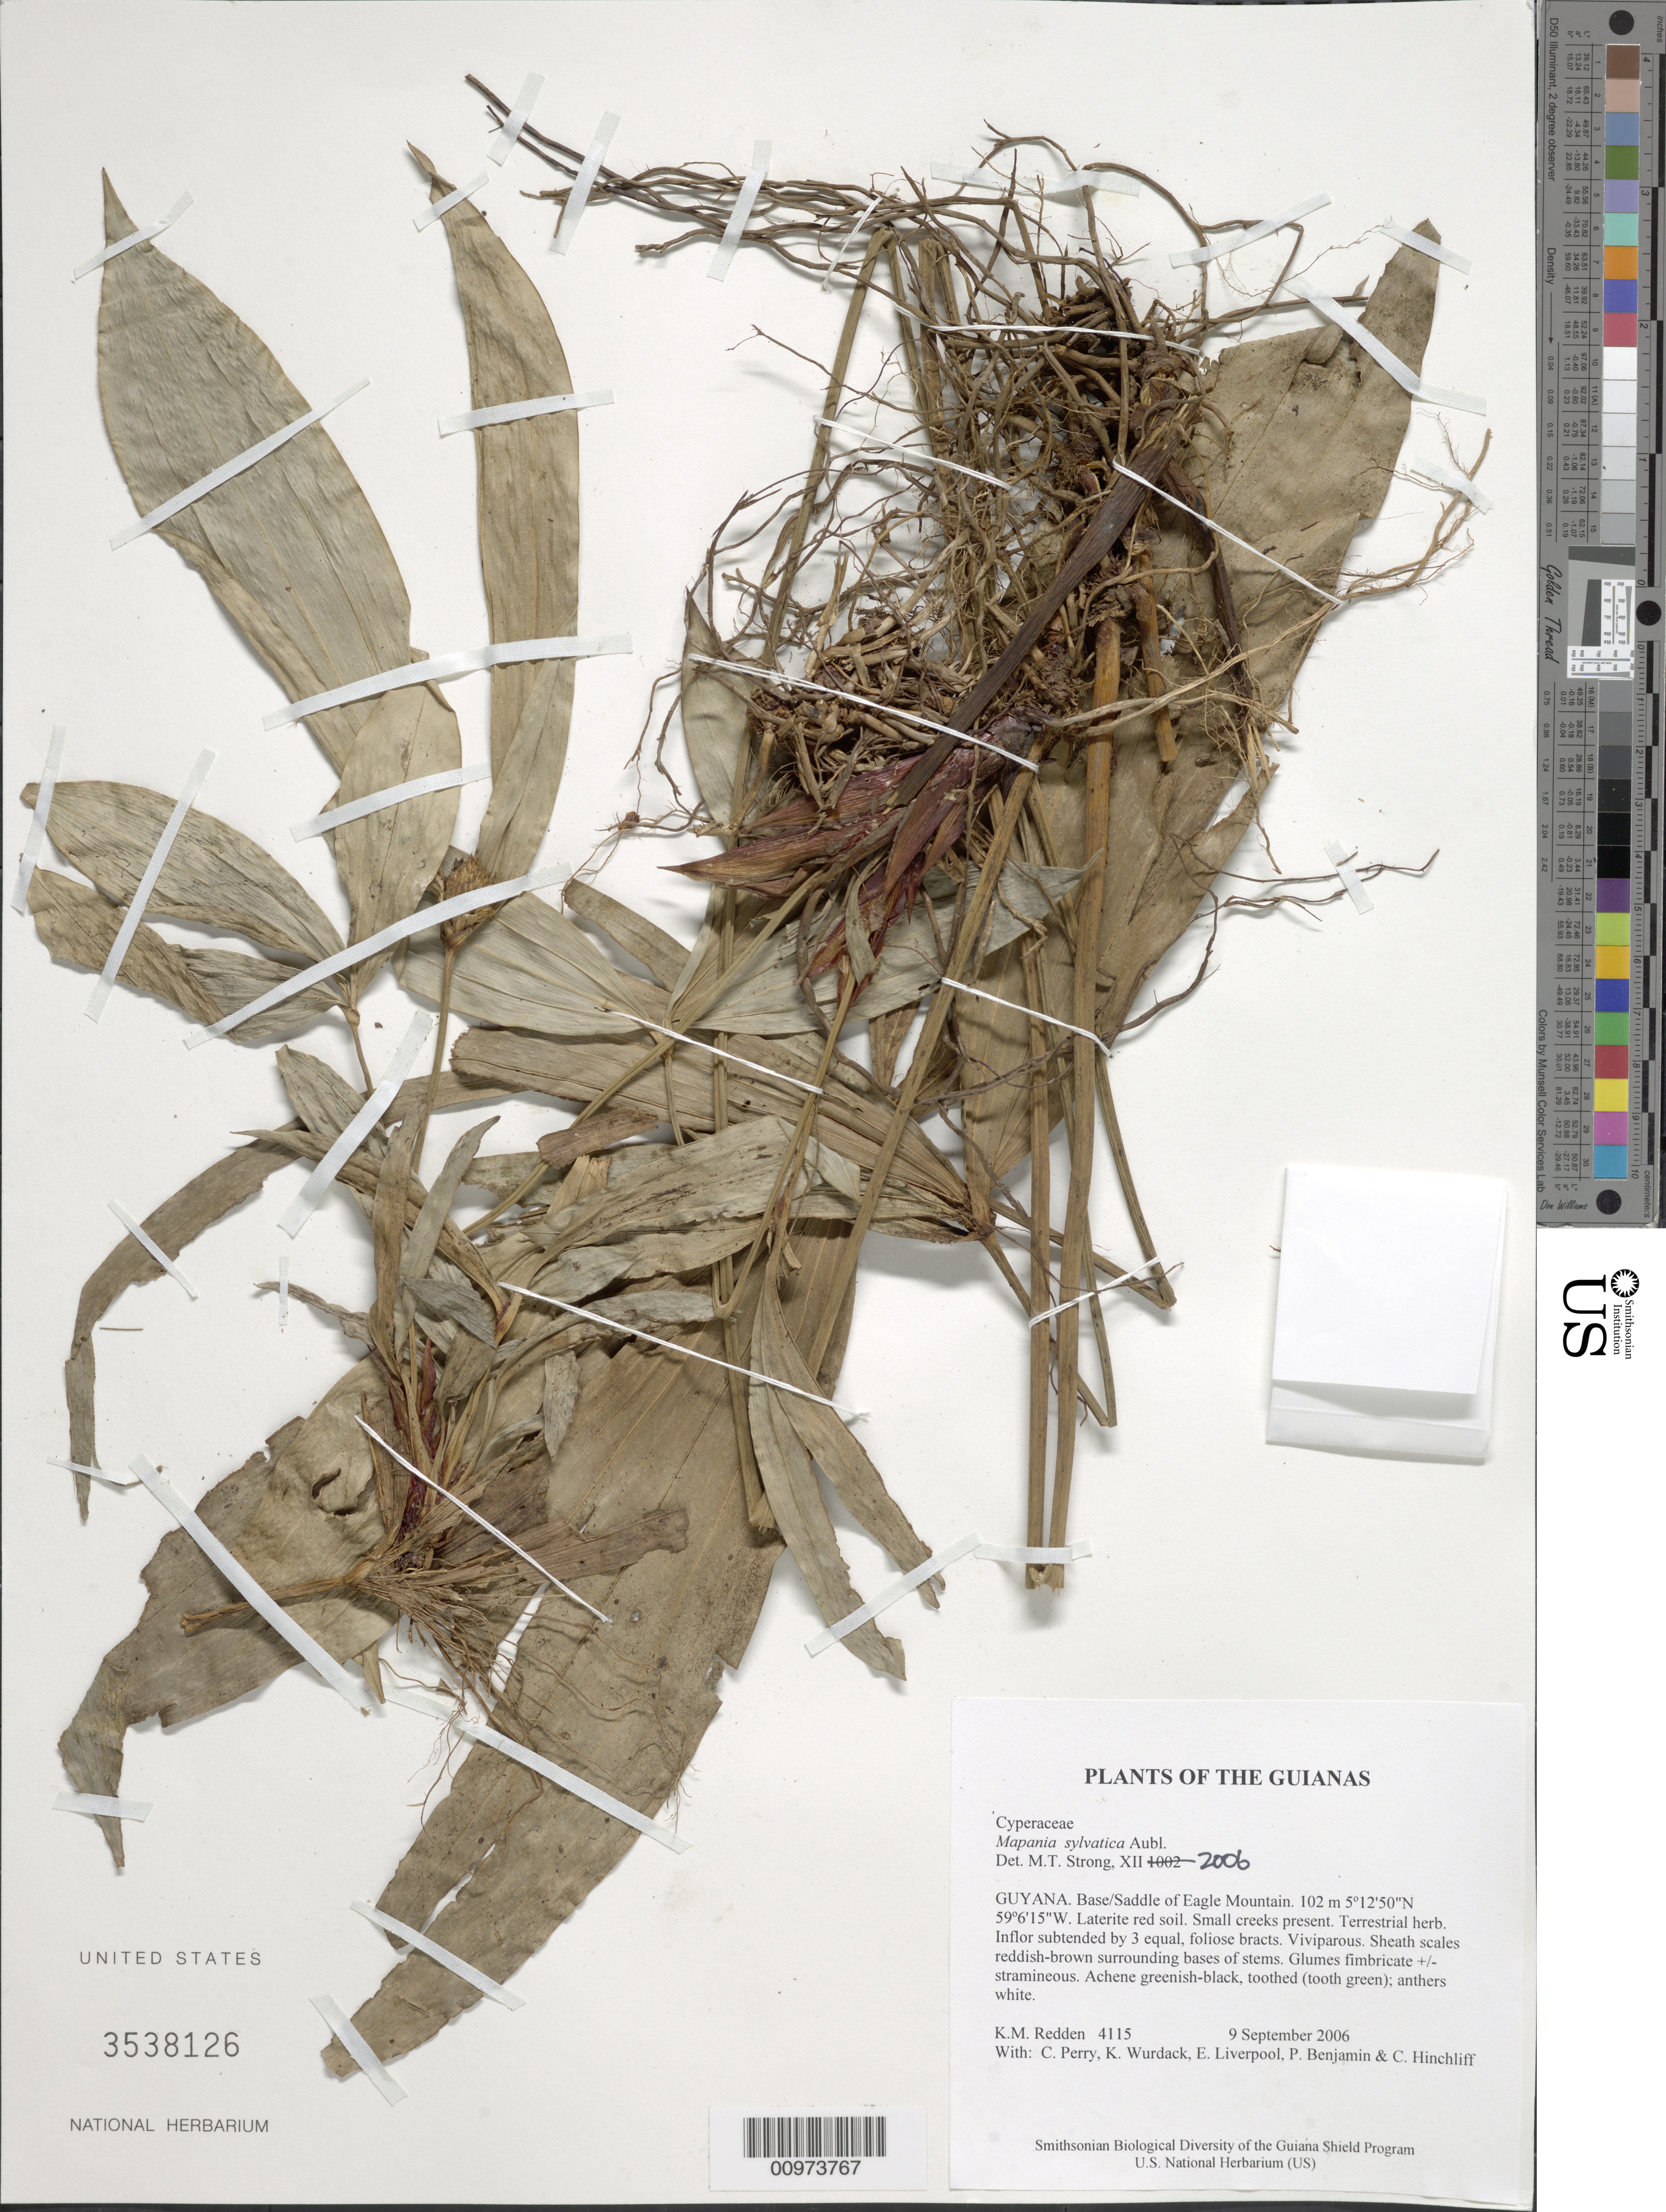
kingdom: Plantae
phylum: Tracheophyta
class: Liliopsida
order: Poales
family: Cyperaceae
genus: Mapania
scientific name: Mapania sylvatica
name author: Aubl.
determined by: Strong, M. T., (US), Smithsonian Institution - National Museum of Natural History (UNITED STATES)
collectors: K. M. Redden, C. Perry, K. Wurdack, E. Liverpool, P. Benjamin & C. E. Hinchliff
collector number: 4115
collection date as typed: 9 September 2006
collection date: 2006-09-09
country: Guyana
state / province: Potaro-Siparuni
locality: Base/Saddle of Eagle Mountain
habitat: Laterite red soil. Small creeks present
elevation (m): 102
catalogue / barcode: US 3538126